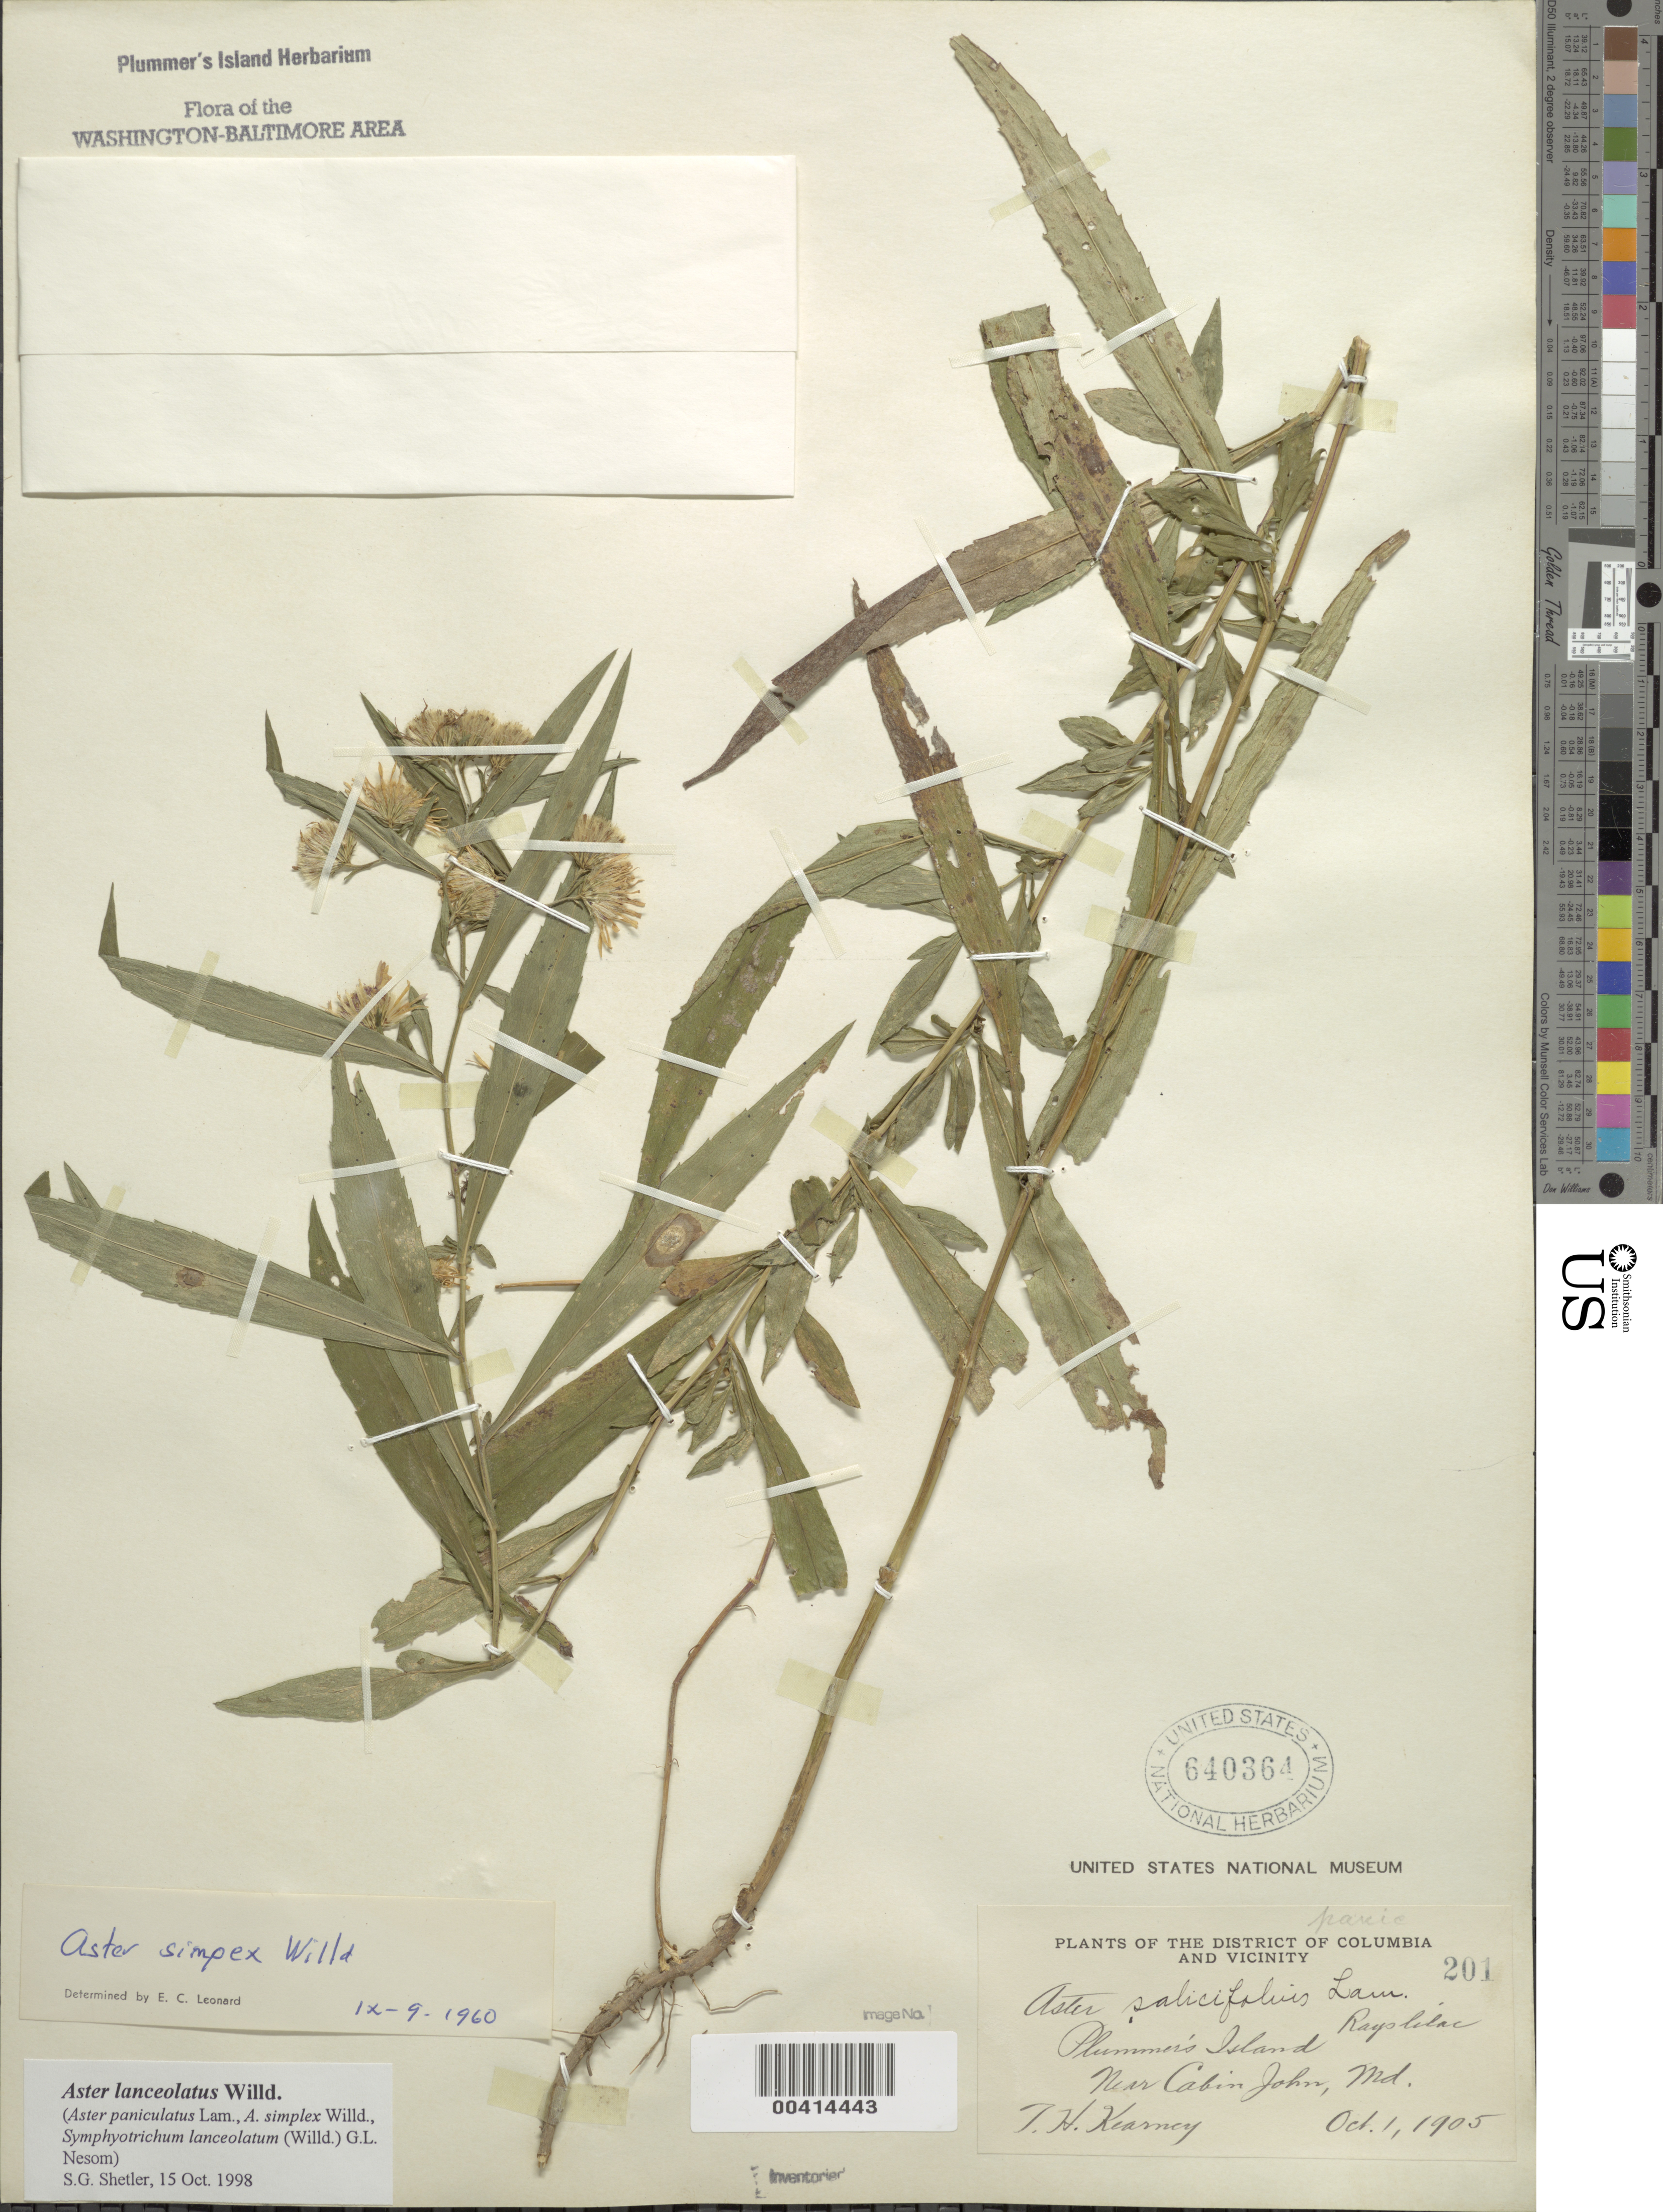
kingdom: Plantae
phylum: Tracheophyta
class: Magnoliopsida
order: Asterales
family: Asteraceae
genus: Symphyotrichum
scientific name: Symphyotrichum lanceolatum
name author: (Willd.) G.L. Nesom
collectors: T. H. Kearney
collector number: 201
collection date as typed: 01 Oct 1905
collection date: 1905-10-01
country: United States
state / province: Maryland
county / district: Montgomery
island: Plummers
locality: Plummer's Island Plummers Island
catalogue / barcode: US 640364